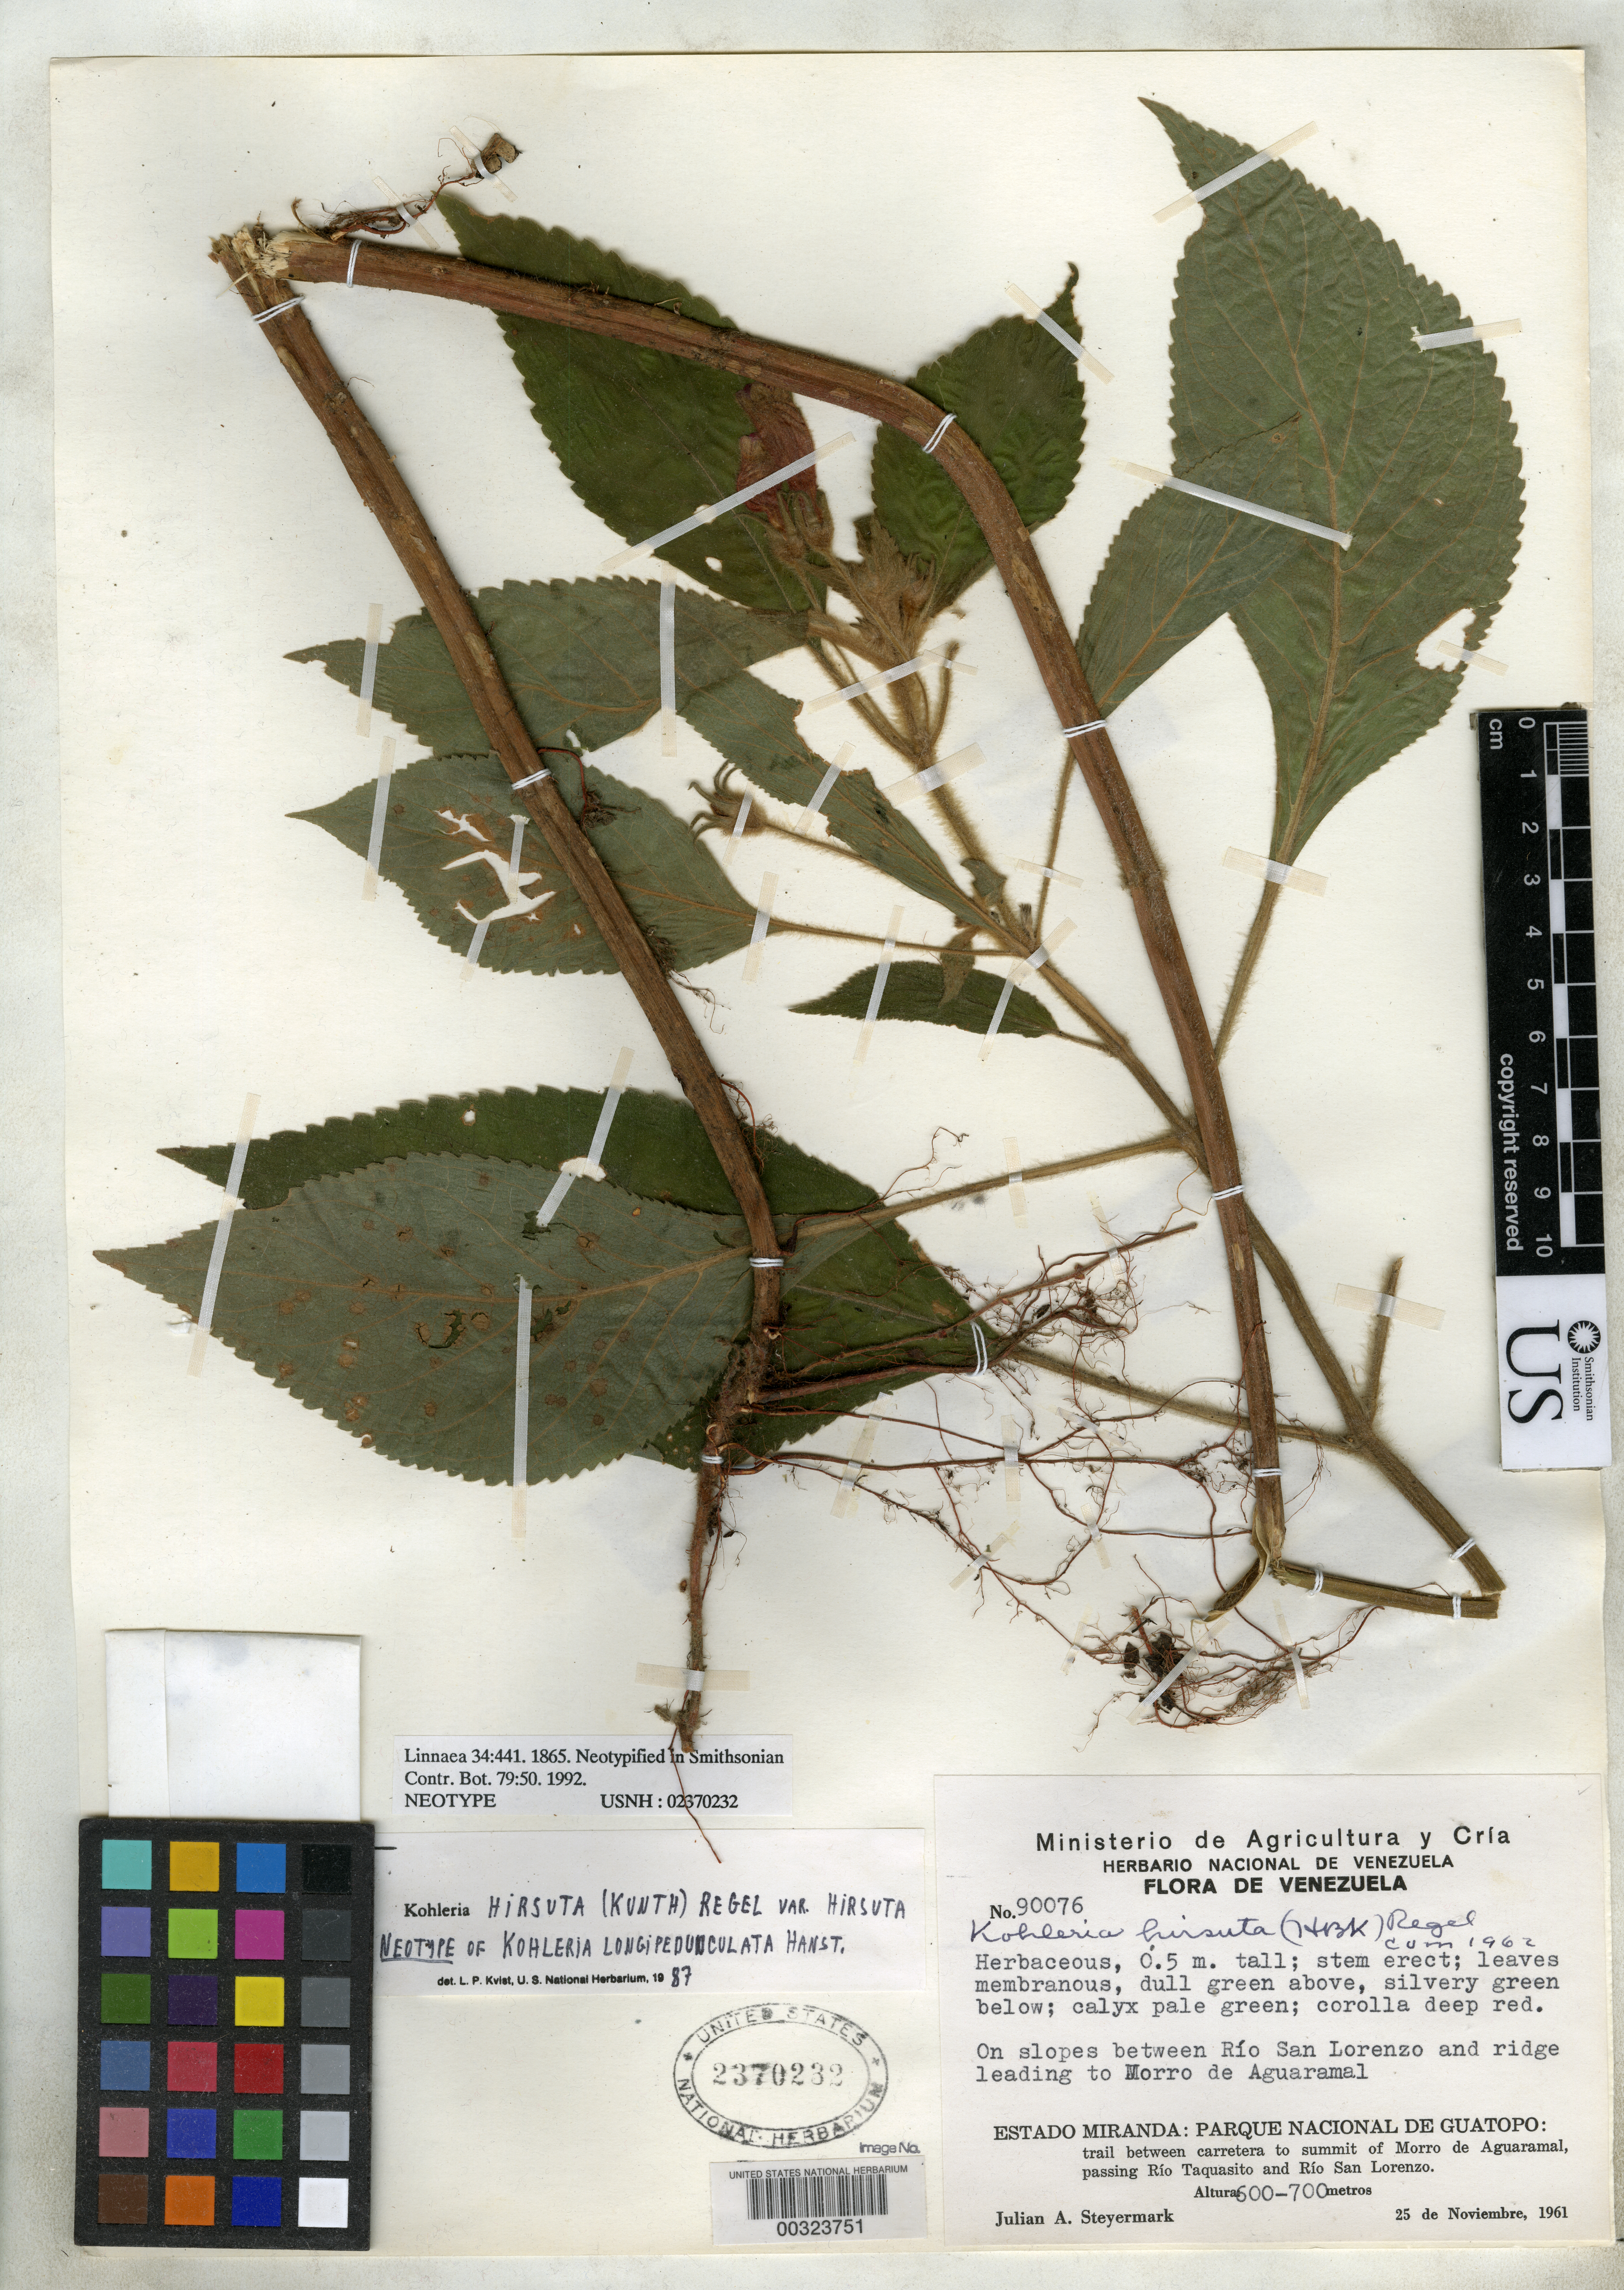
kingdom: Plantae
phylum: Tracheophyta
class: Magnoliopsida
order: Lamiales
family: Gesneriaceae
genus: Kohleria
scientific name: Kohleria longipedunculata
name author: Hanst.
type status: Neotype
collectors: J. Steyermark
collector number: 90076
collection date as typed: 25 Nov 1961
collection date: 1961-11-25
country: Venezuela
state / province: Miranda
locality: Guatopo National Park, trail between road to summit of Morro de Aguaramal, passing Rio Taquasito & Rio San Lorenzo.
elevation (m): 600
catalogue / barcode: US 2370232